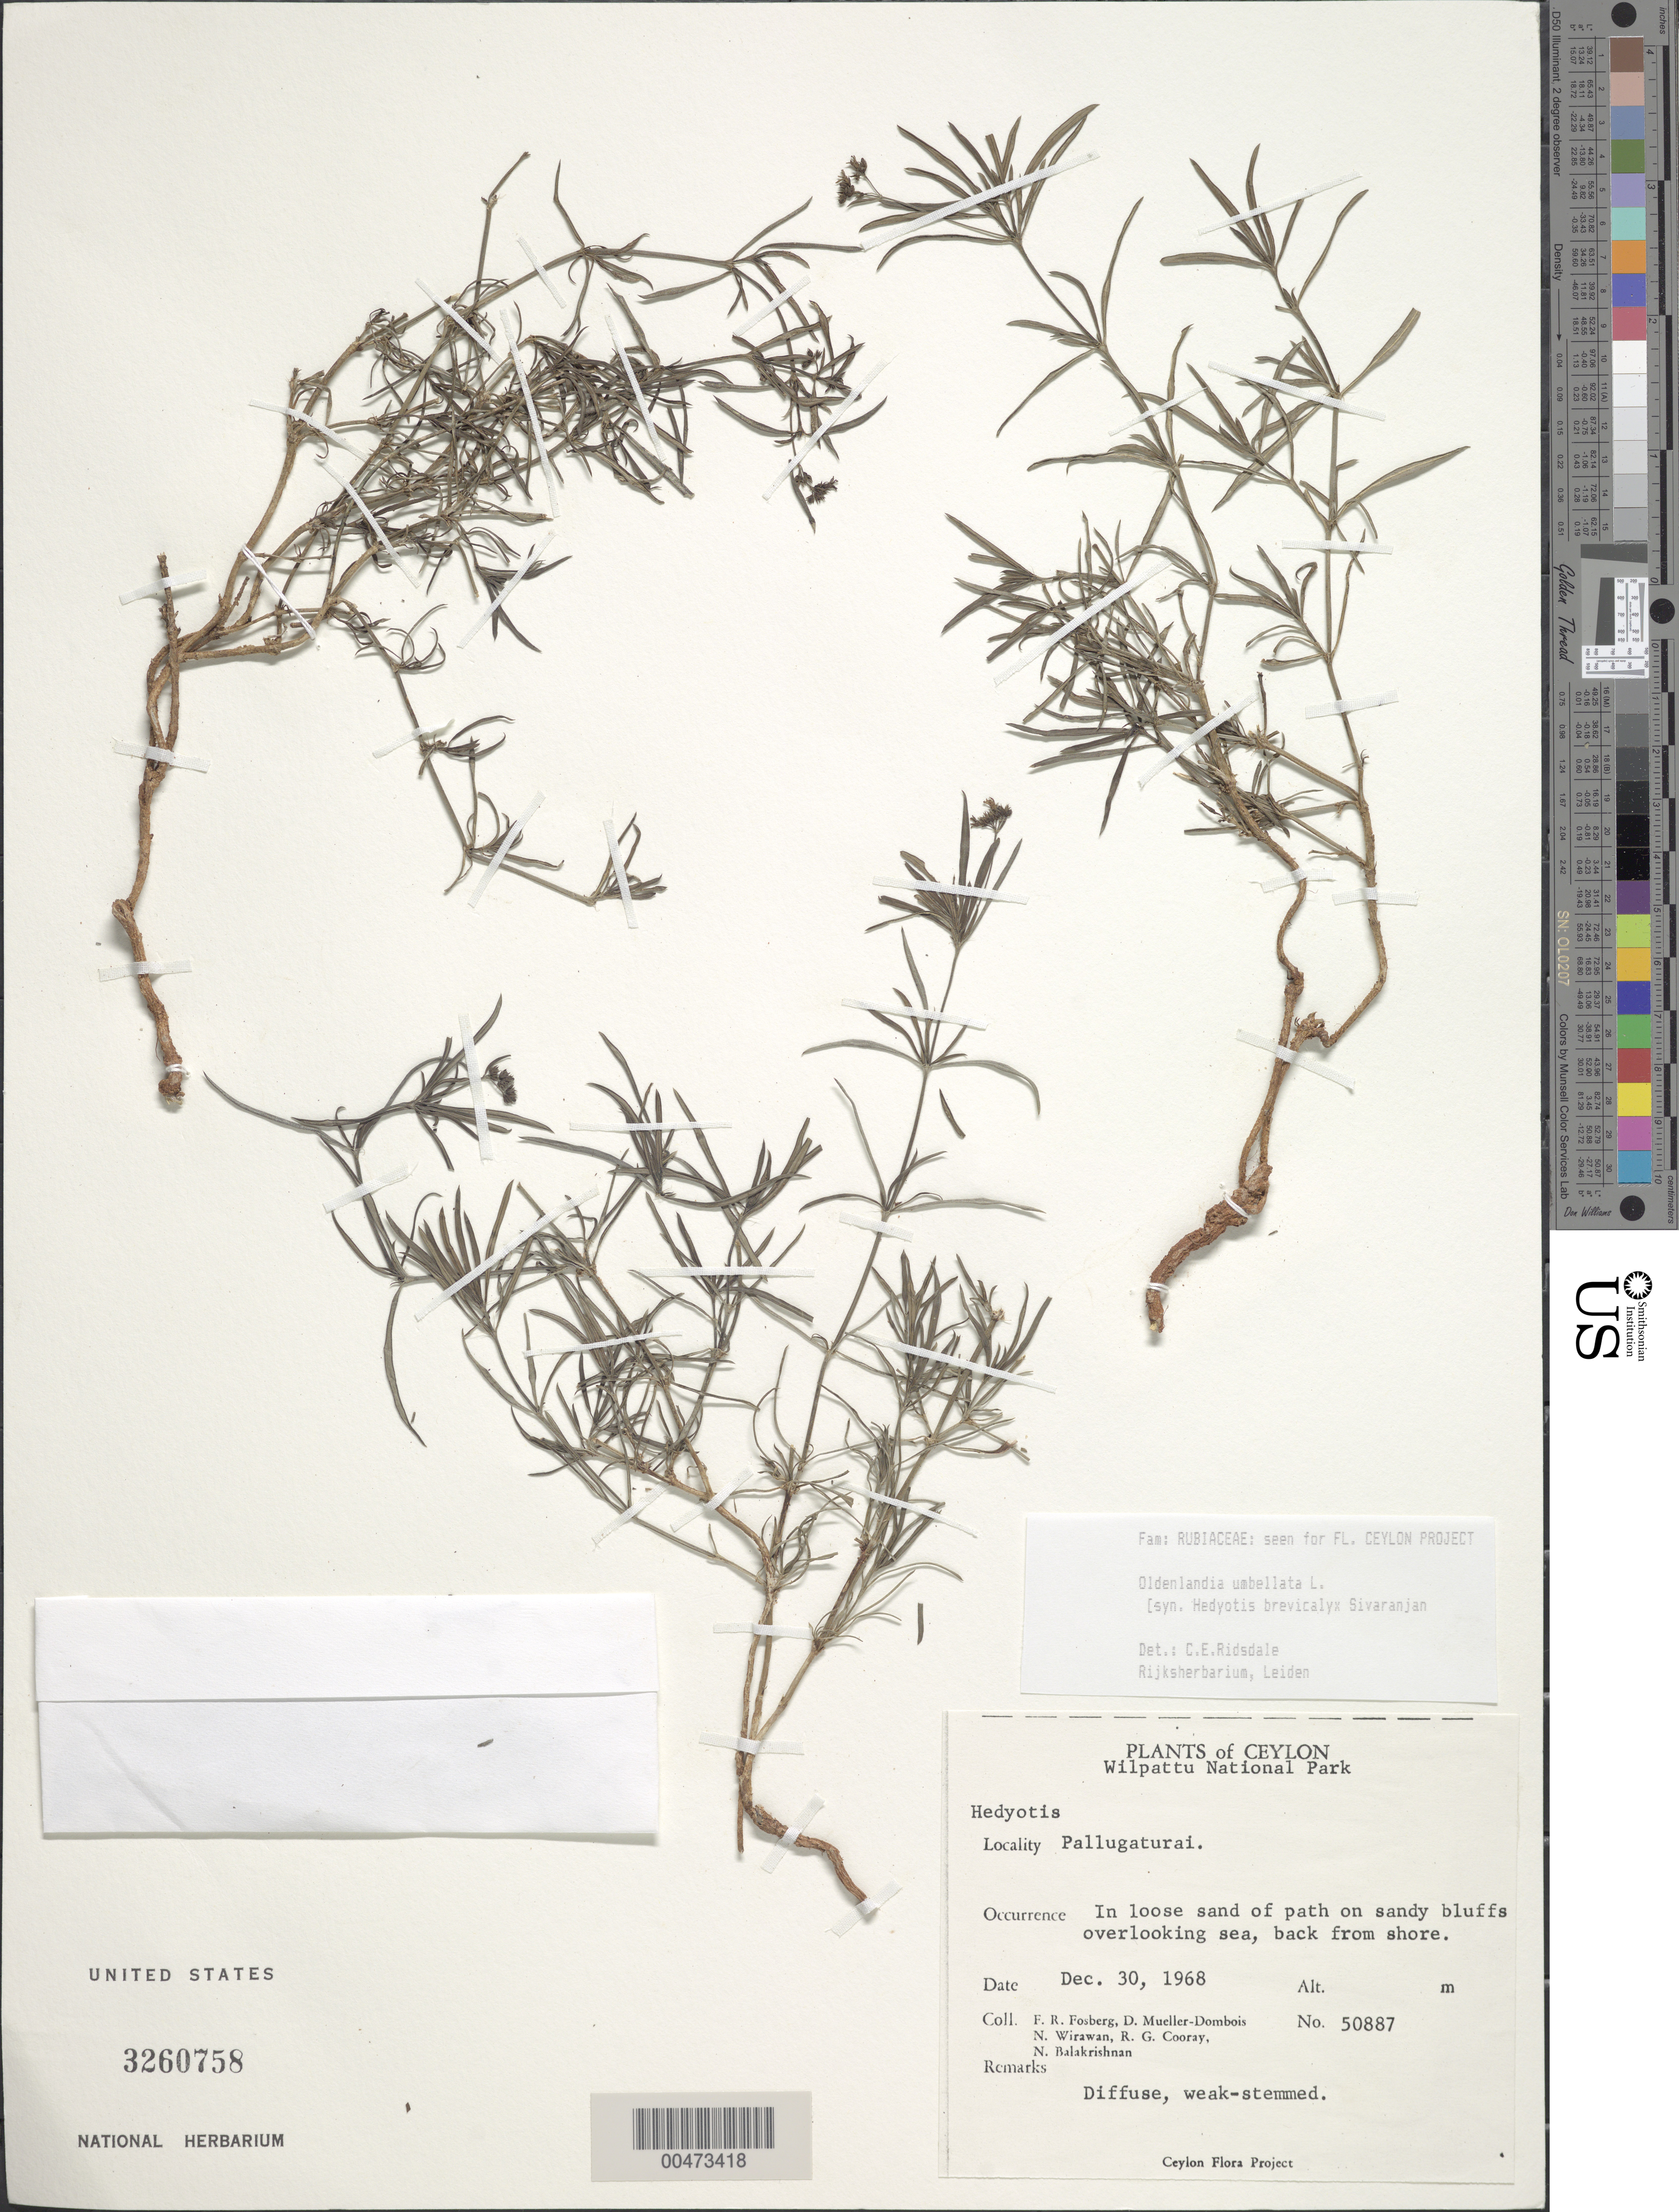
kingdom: Plantae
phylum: Tracheophyta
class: Magnoliopsida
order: Gentianales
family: Rubiaceae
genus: Oldenlandia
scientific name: Oldenlandia umbellata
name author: L.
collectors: F. R. Fosberg, D. Mueller-Dombois & N. Wirawan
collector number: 50887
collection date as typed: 30 Dec 1968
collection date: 1968-12-30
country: Sri Lanka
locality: Wilpattu National Park, Pallugaturai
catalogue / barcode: US 3260758